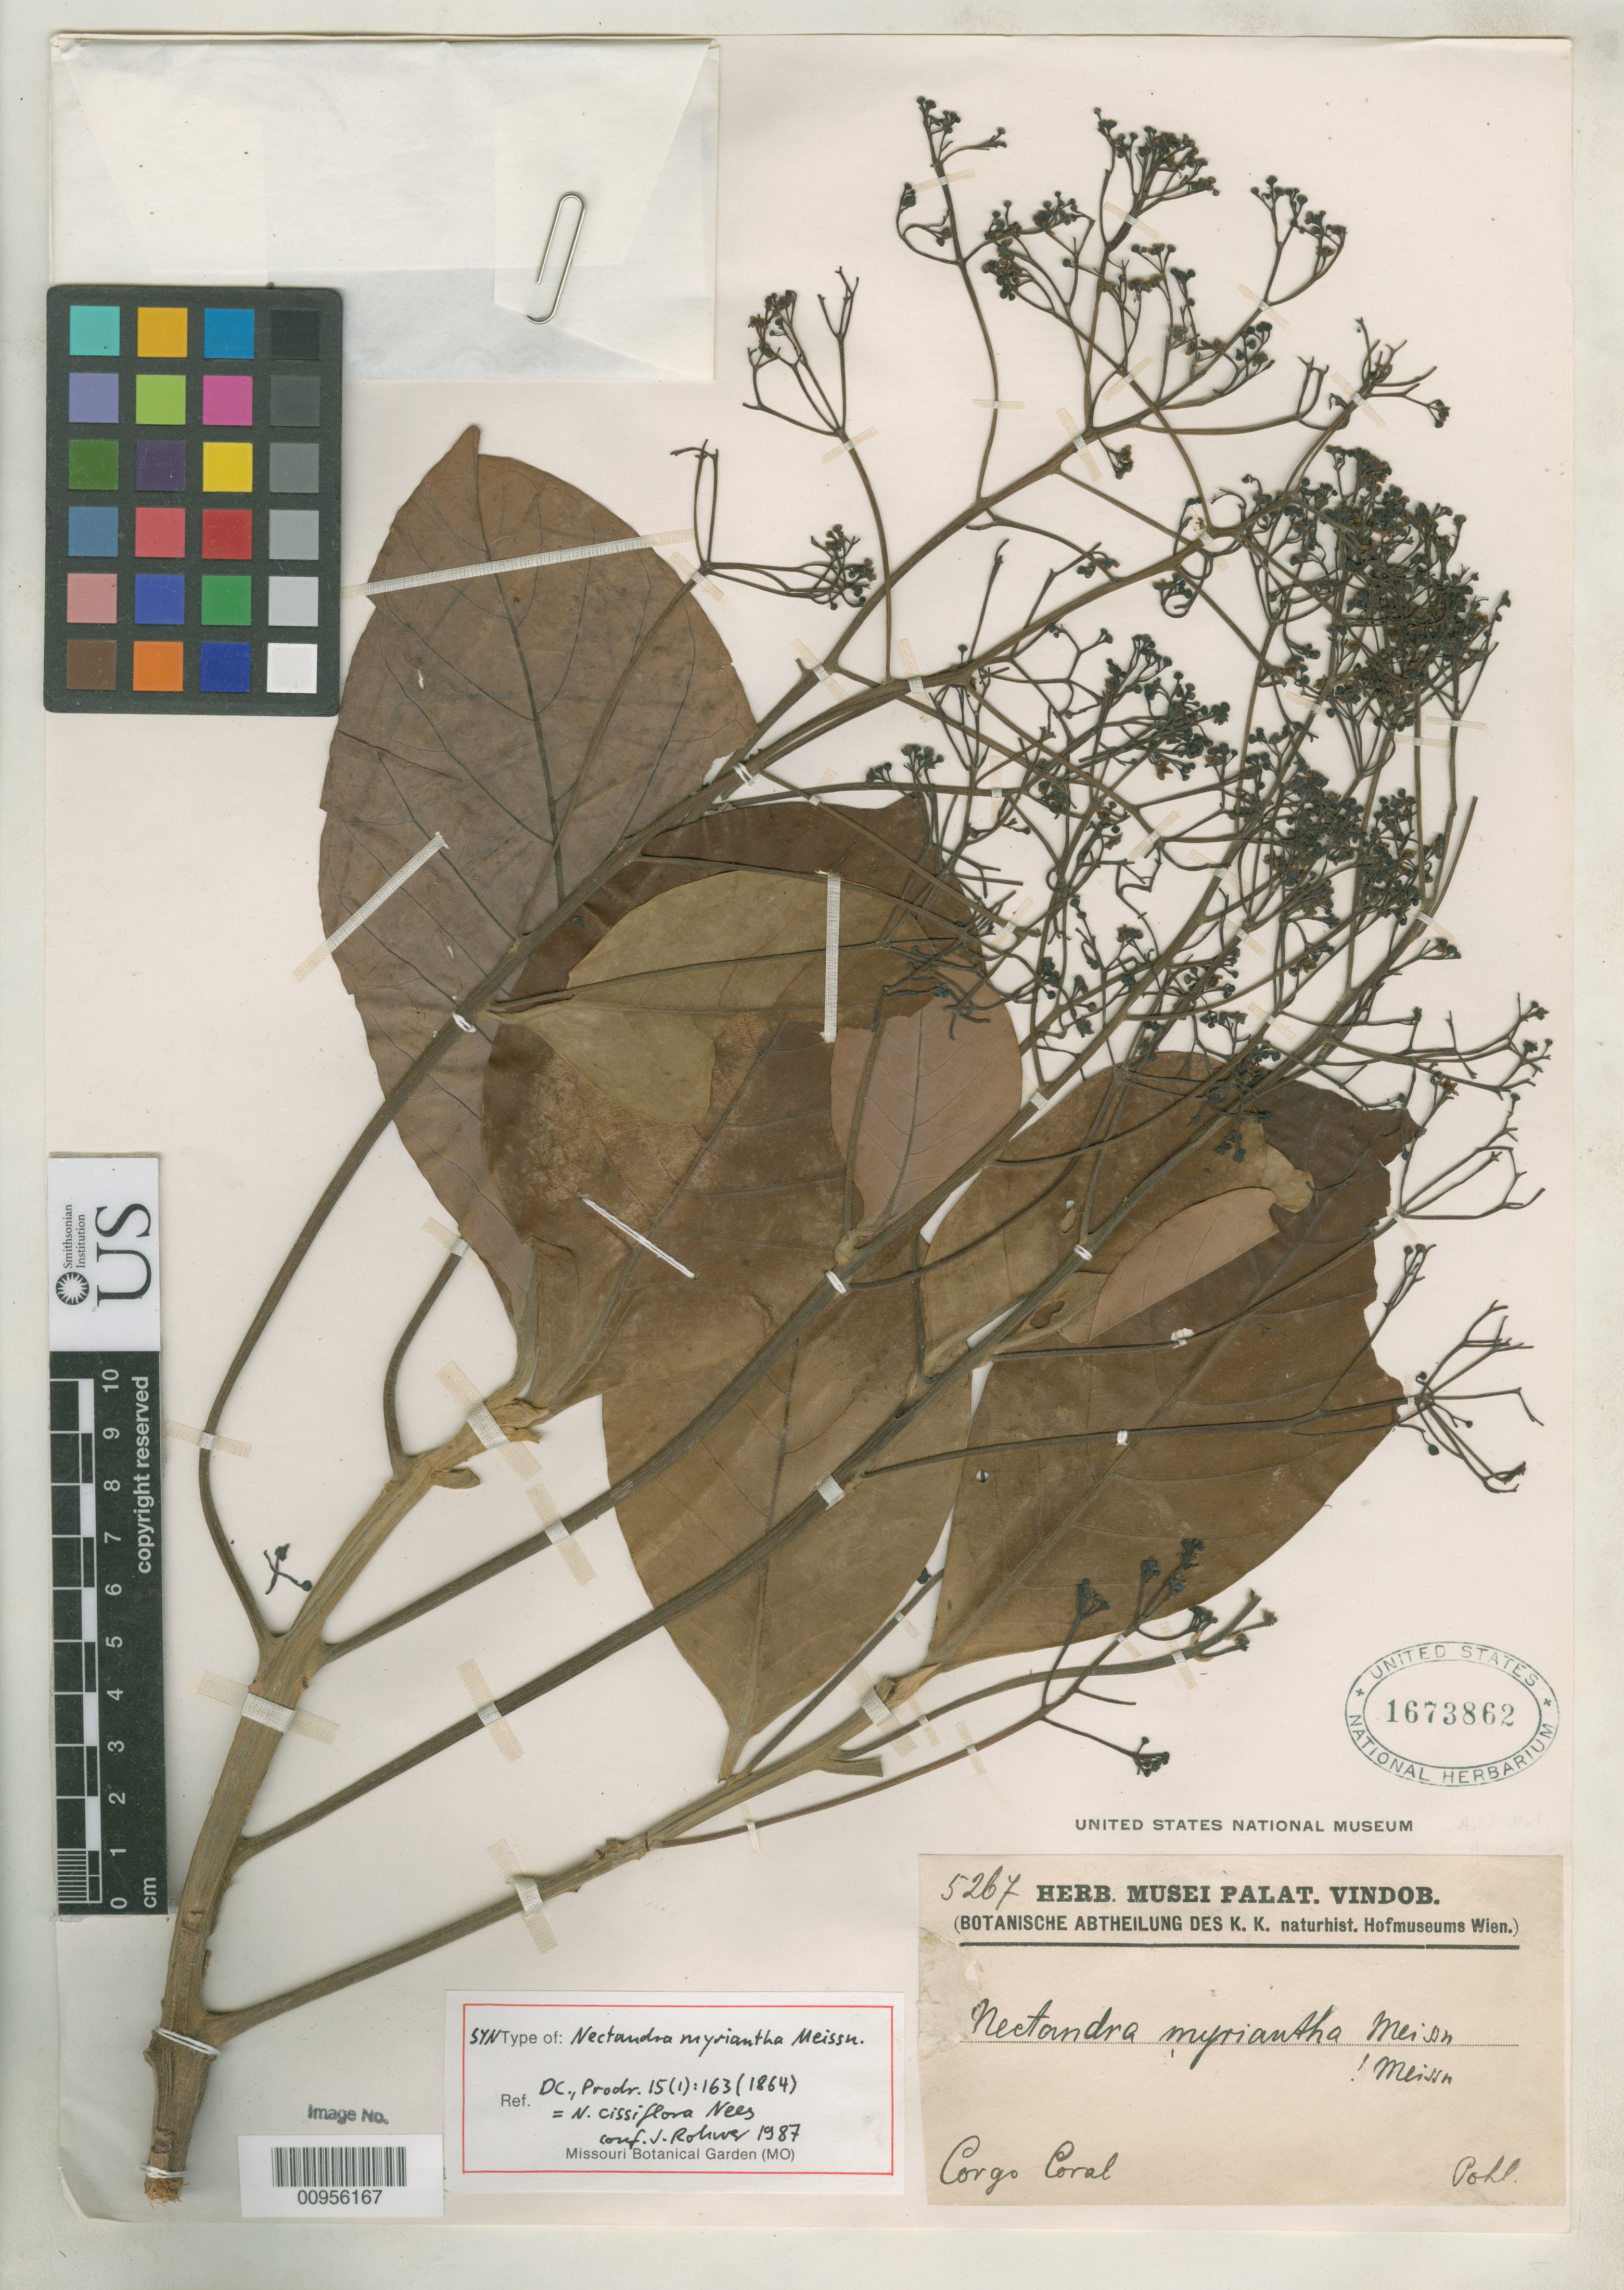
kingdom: Plantae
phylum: Tracheophyta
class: Magnoliopsida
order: Laurales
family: Lauraceae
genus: Nectandra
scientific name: Nectandra myriantha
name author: Meisn. in DC.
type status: Syntype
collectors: J. B. E. Pohl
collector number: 5267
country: Brazil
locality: Corgo Coral.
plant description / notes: Lectotype collection is Riedel 2440 as designated by J.G. Rohwer, Fl. Neotrop. Monogr. 60: 142 (1993).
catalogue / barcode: US 1673862